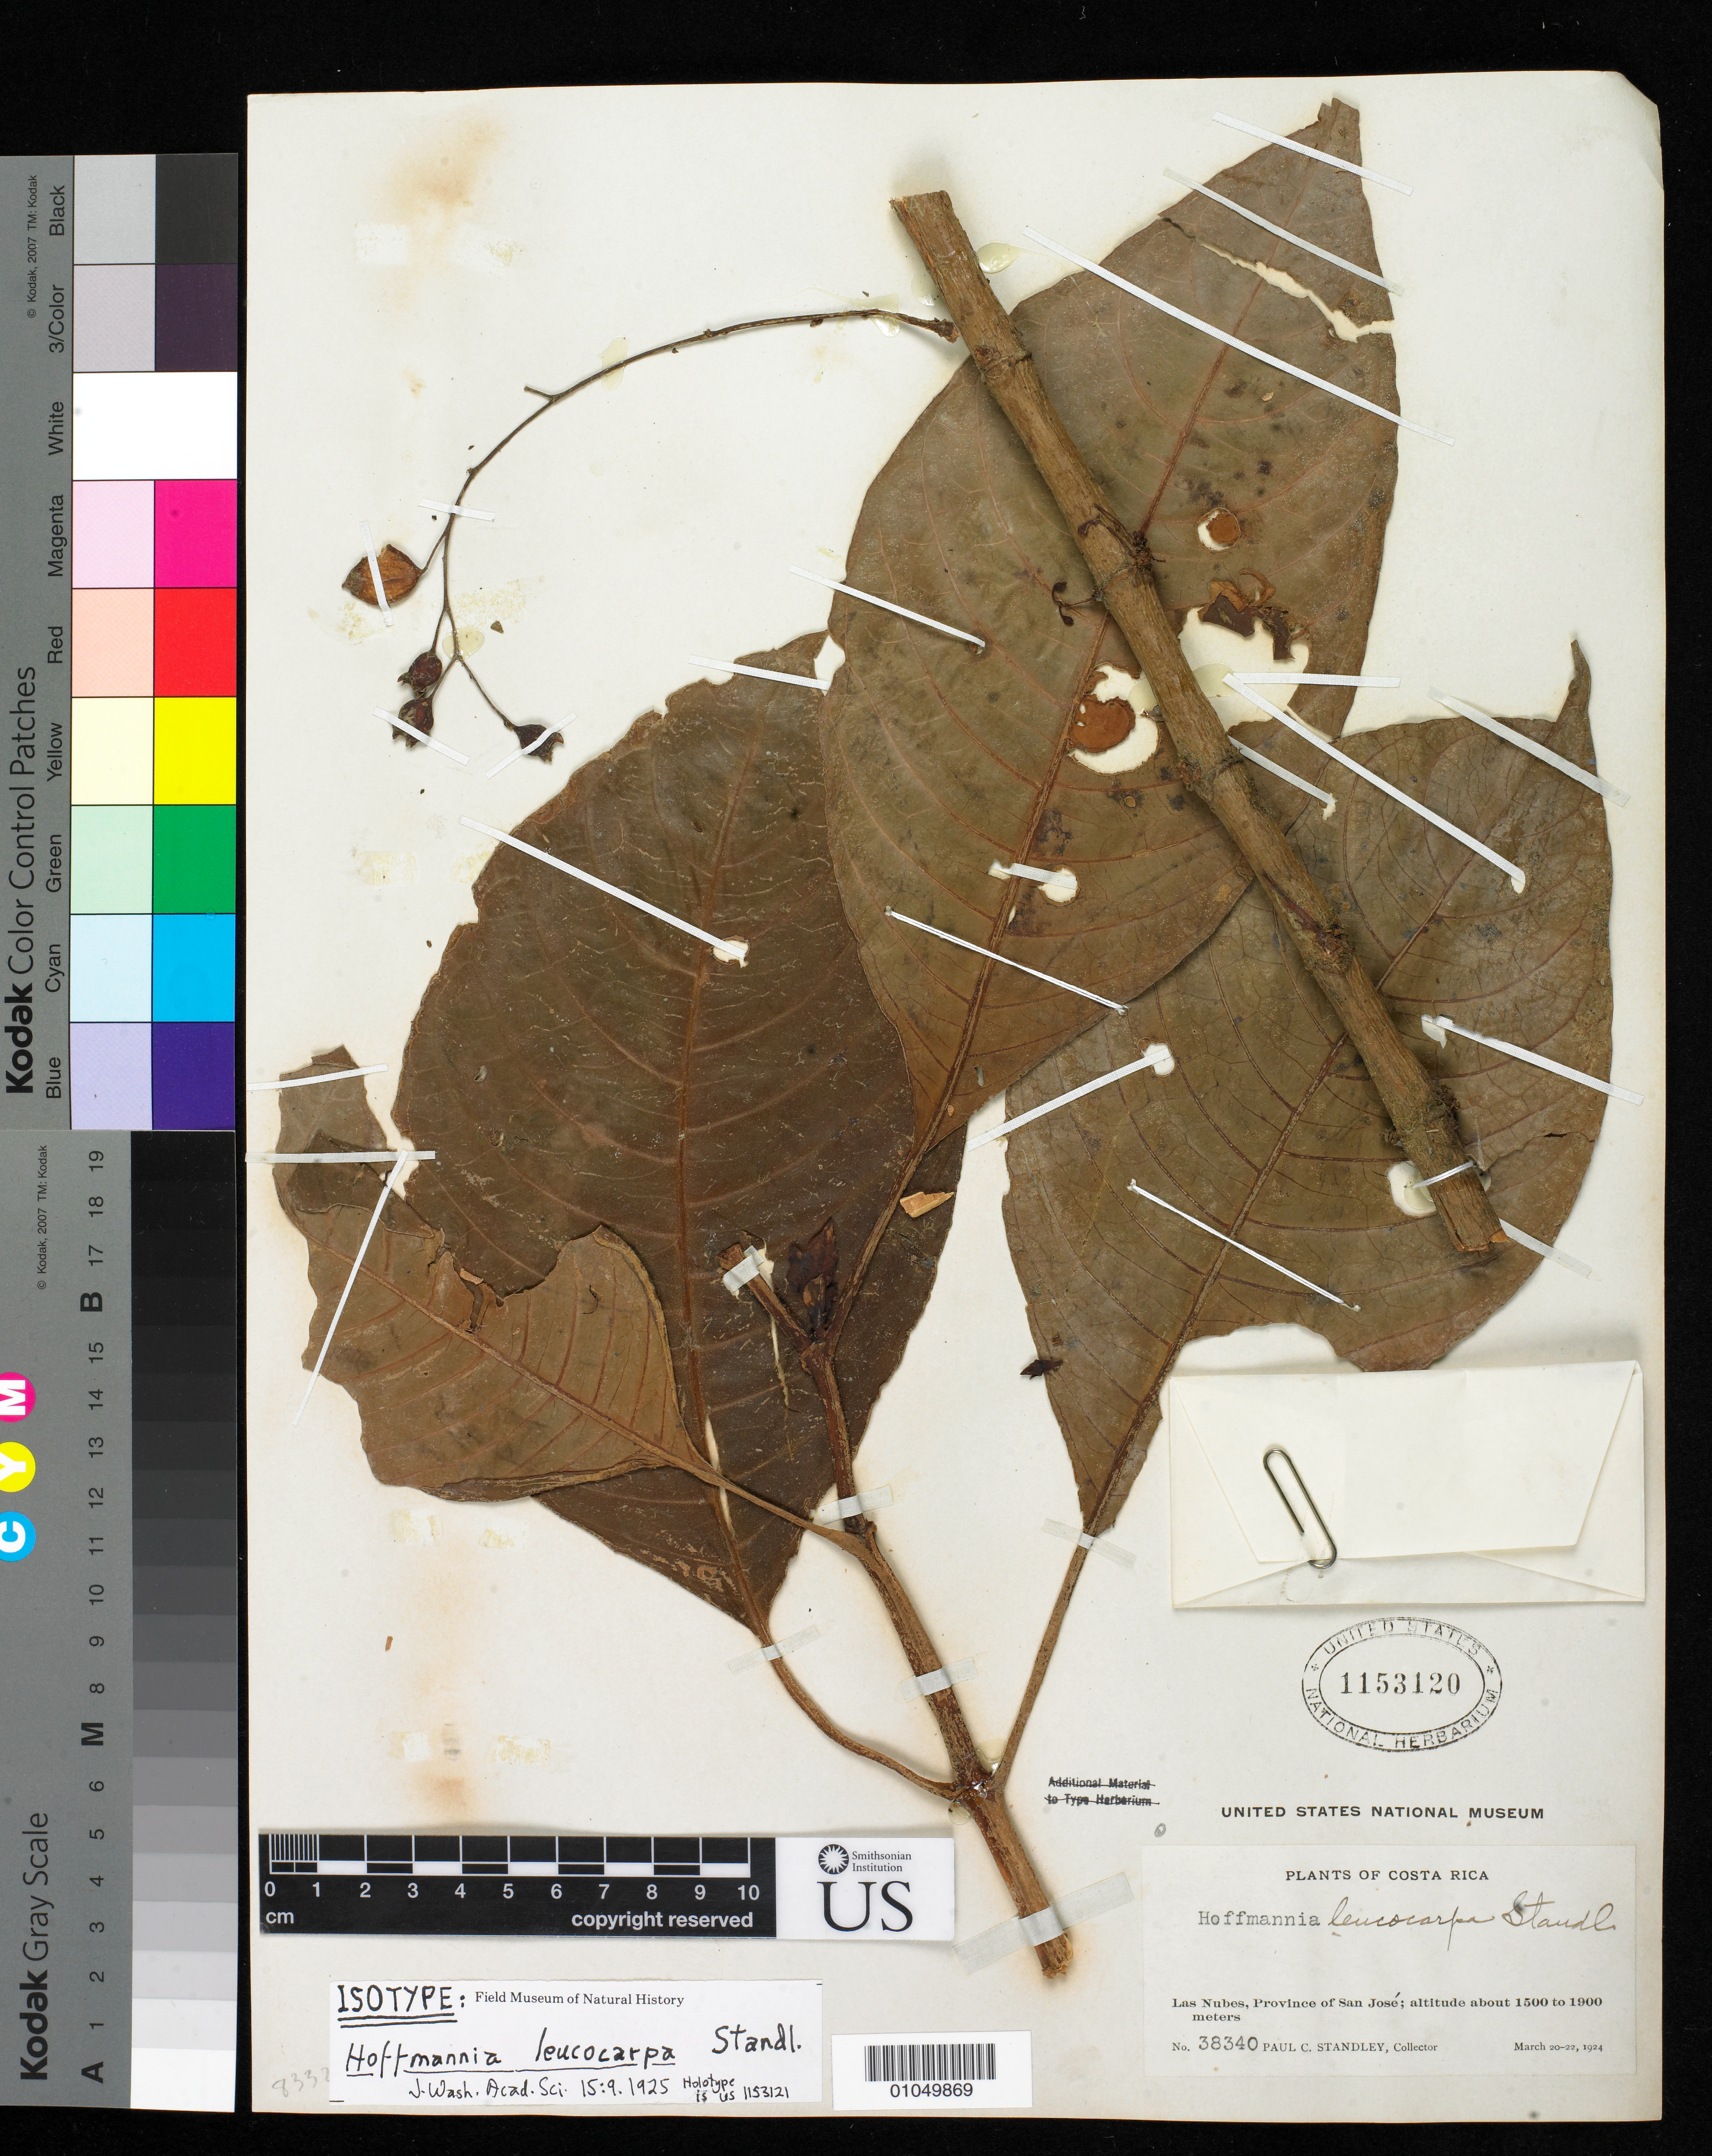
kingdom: Plantae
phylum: Tracheophyta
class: Magnoliopsida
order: Gentianales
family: Rubiaceae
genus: Hoffmannia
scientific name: Hoffmannia leucocarpa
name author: Standl.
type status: Isotype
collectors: P. C. Standley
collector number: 38340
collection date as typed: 20 Mar 1924 to 22 Mar 1924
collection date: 1924-03-20/1924-03-22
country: Costa Rica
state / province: San José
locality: Las Nubes.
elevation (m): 1500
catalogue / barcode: US 1153120